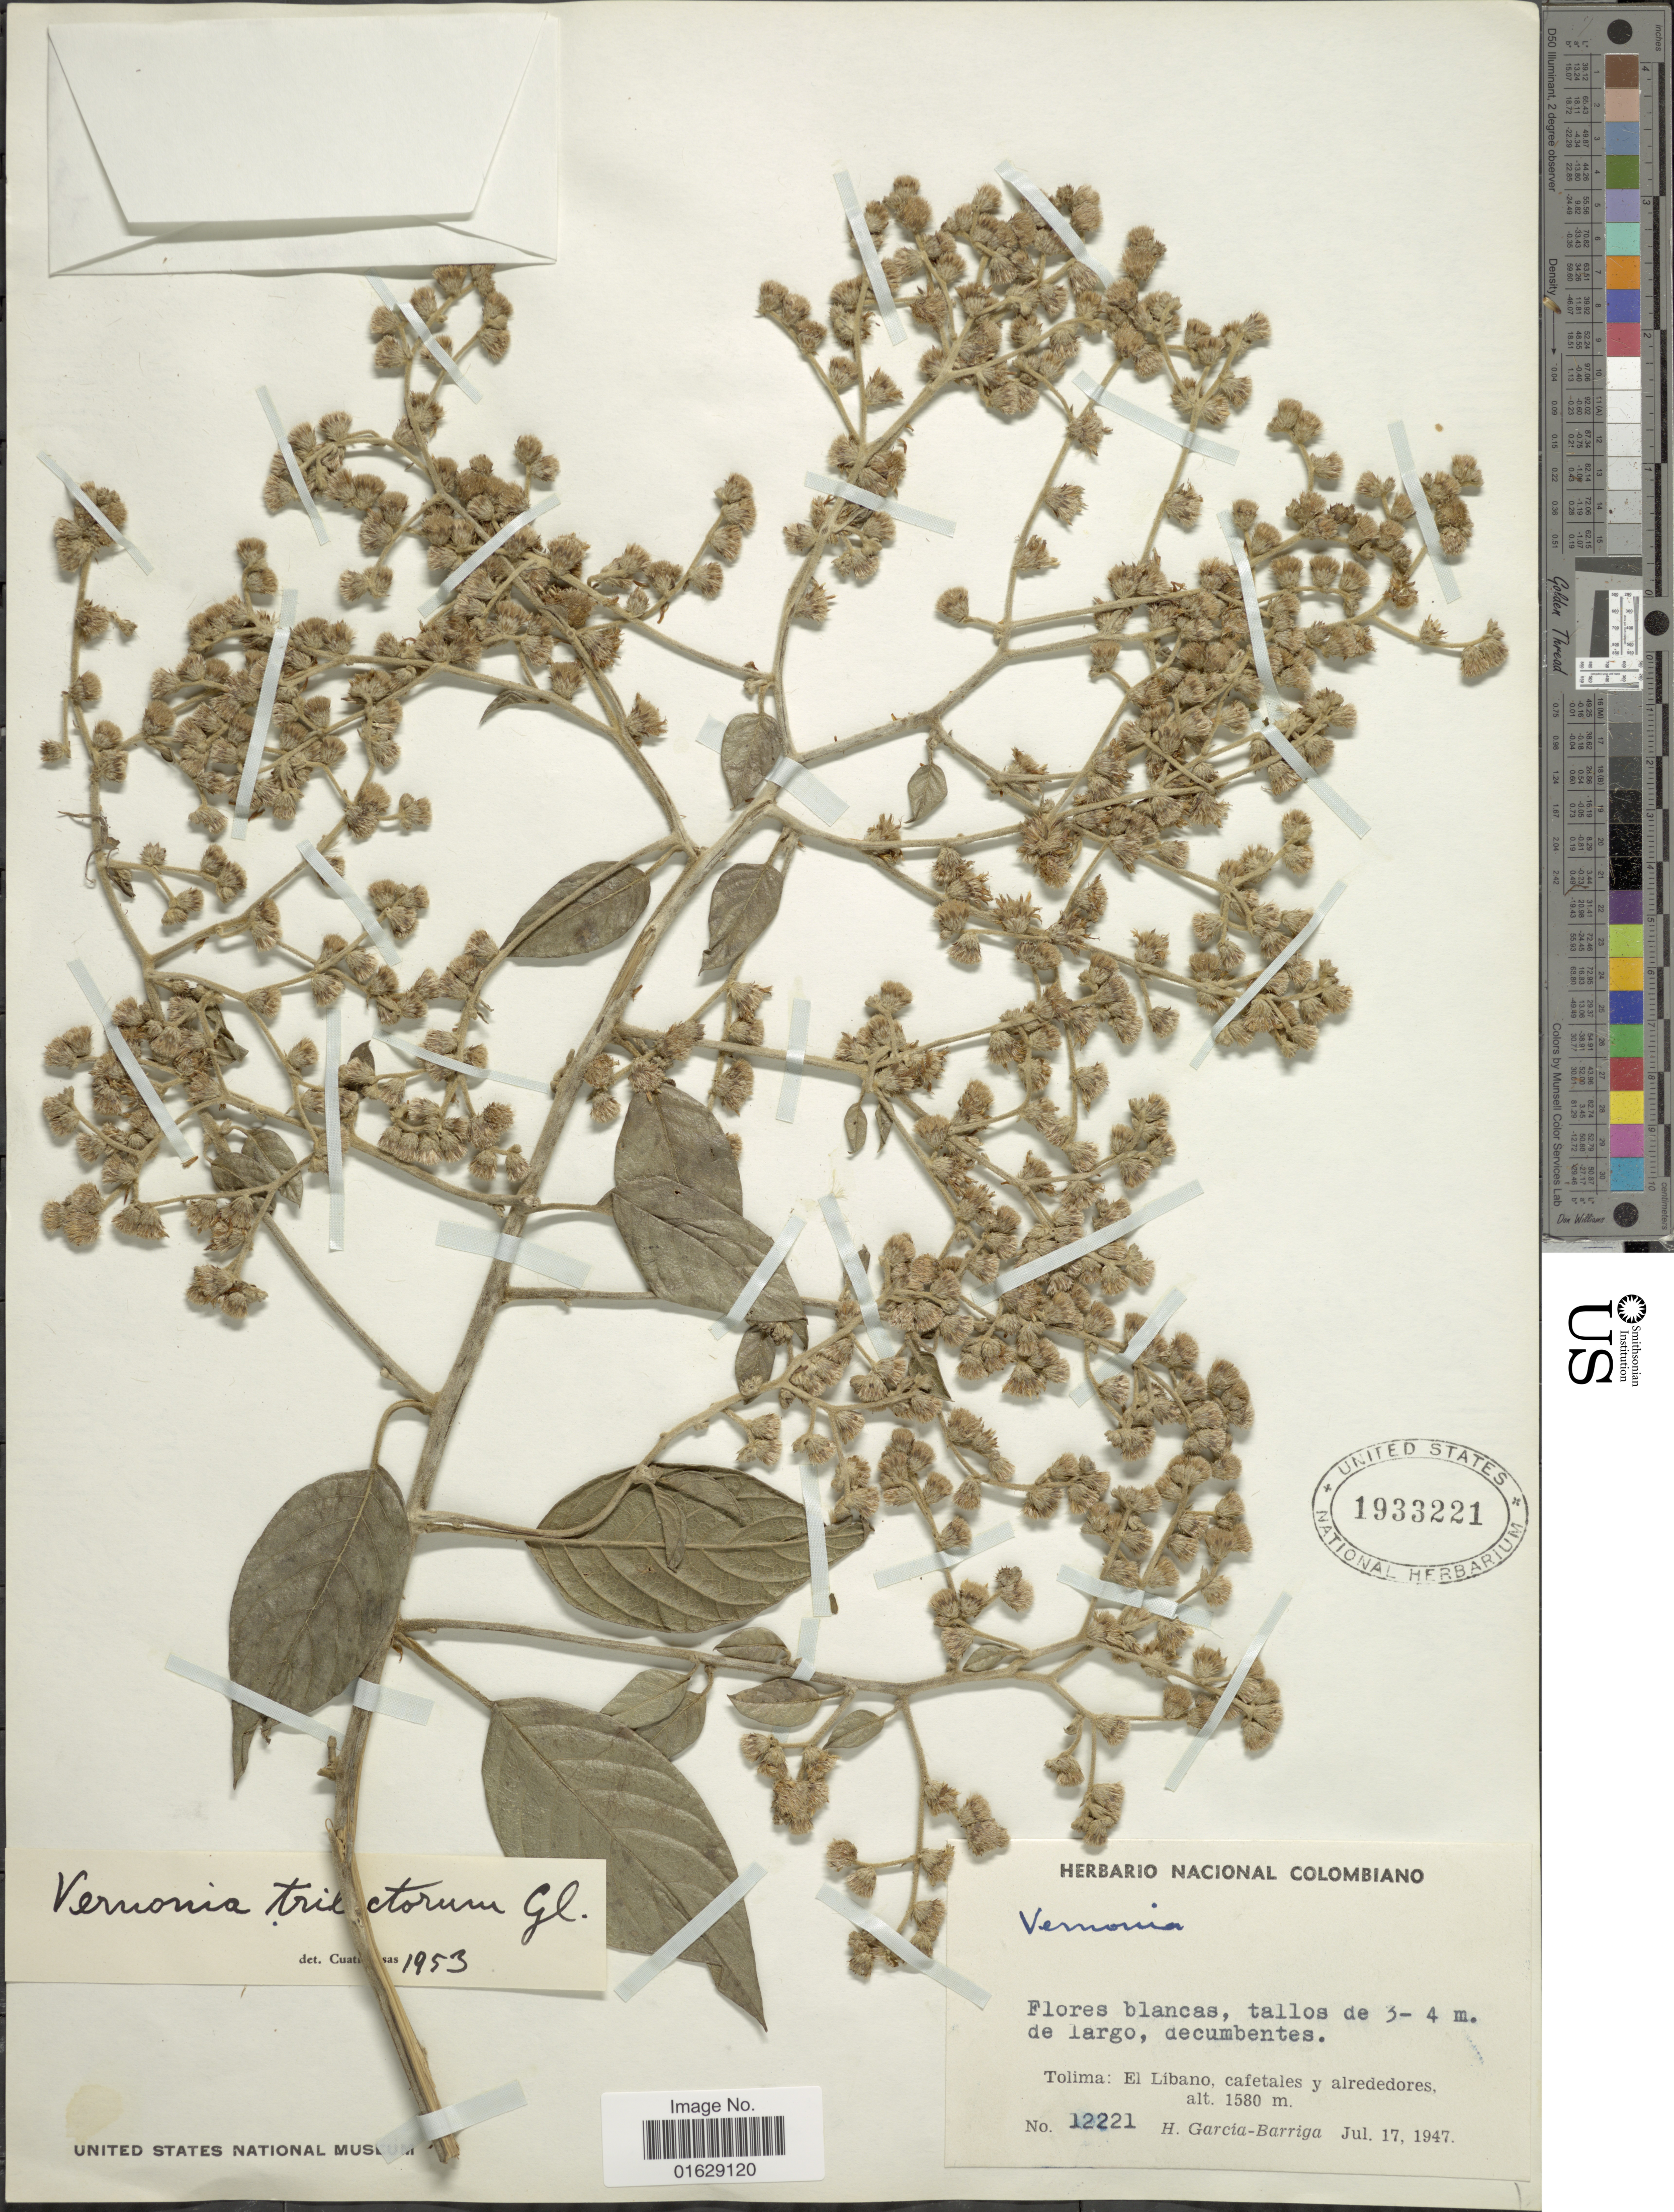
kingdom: Plantae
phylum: Tracheophyta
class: Magnoliopsida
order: Asterales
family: Asteraceae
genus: Lepidaploa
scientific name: Lepidaploa trilectorum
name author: (Gleason) H. Rob.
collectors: H. García Barriga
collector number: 12221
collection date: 1947-07-17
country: Colombia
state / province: Tolima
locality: El Libano, cafetales y alrededores.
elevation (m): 1580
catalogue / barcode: US 1933221